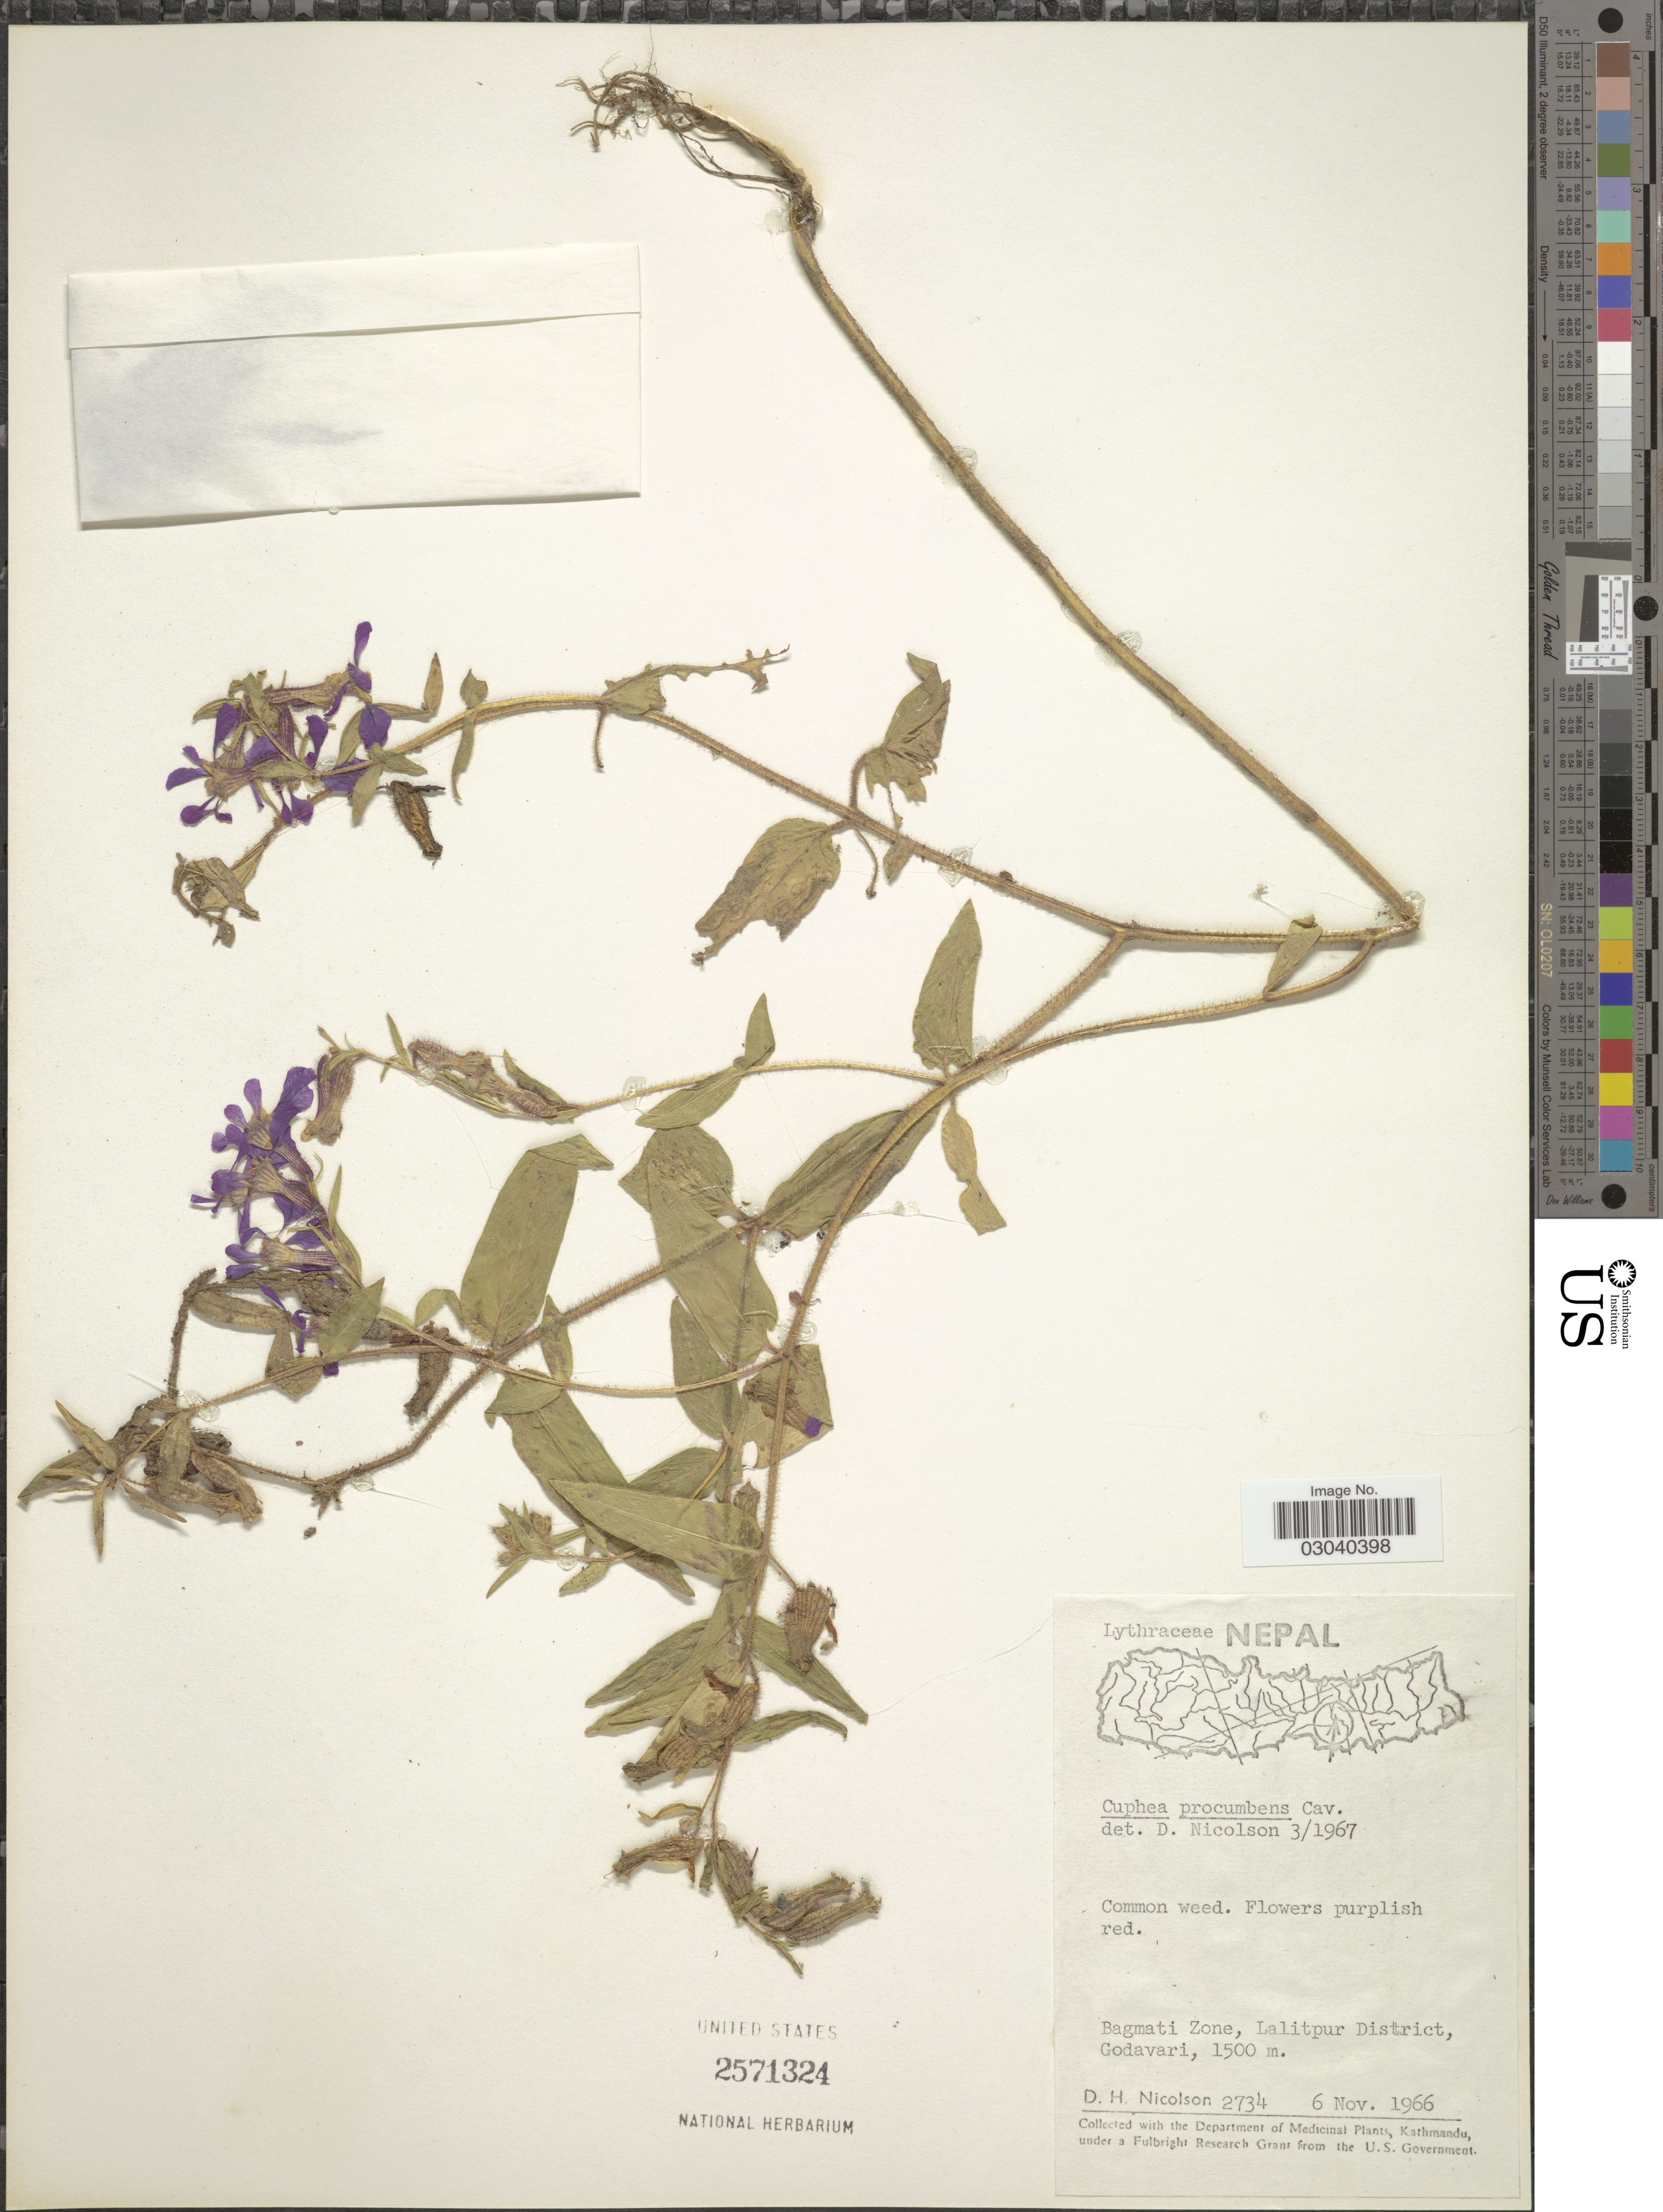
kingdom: Plantae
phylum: Tracheophyta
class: Magnoliopsida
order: Myrtales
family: Lythraceae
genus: Cuphea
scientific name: Cuphea procumbens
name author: L.D. Gómez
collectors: D. H. Nicolson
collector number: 2734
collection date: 1966-11-06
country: Nepal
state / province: Bagmati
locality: Bagmati Zone, Lalitpur District, Godavari.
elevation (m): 1500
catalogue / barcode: US 2571324